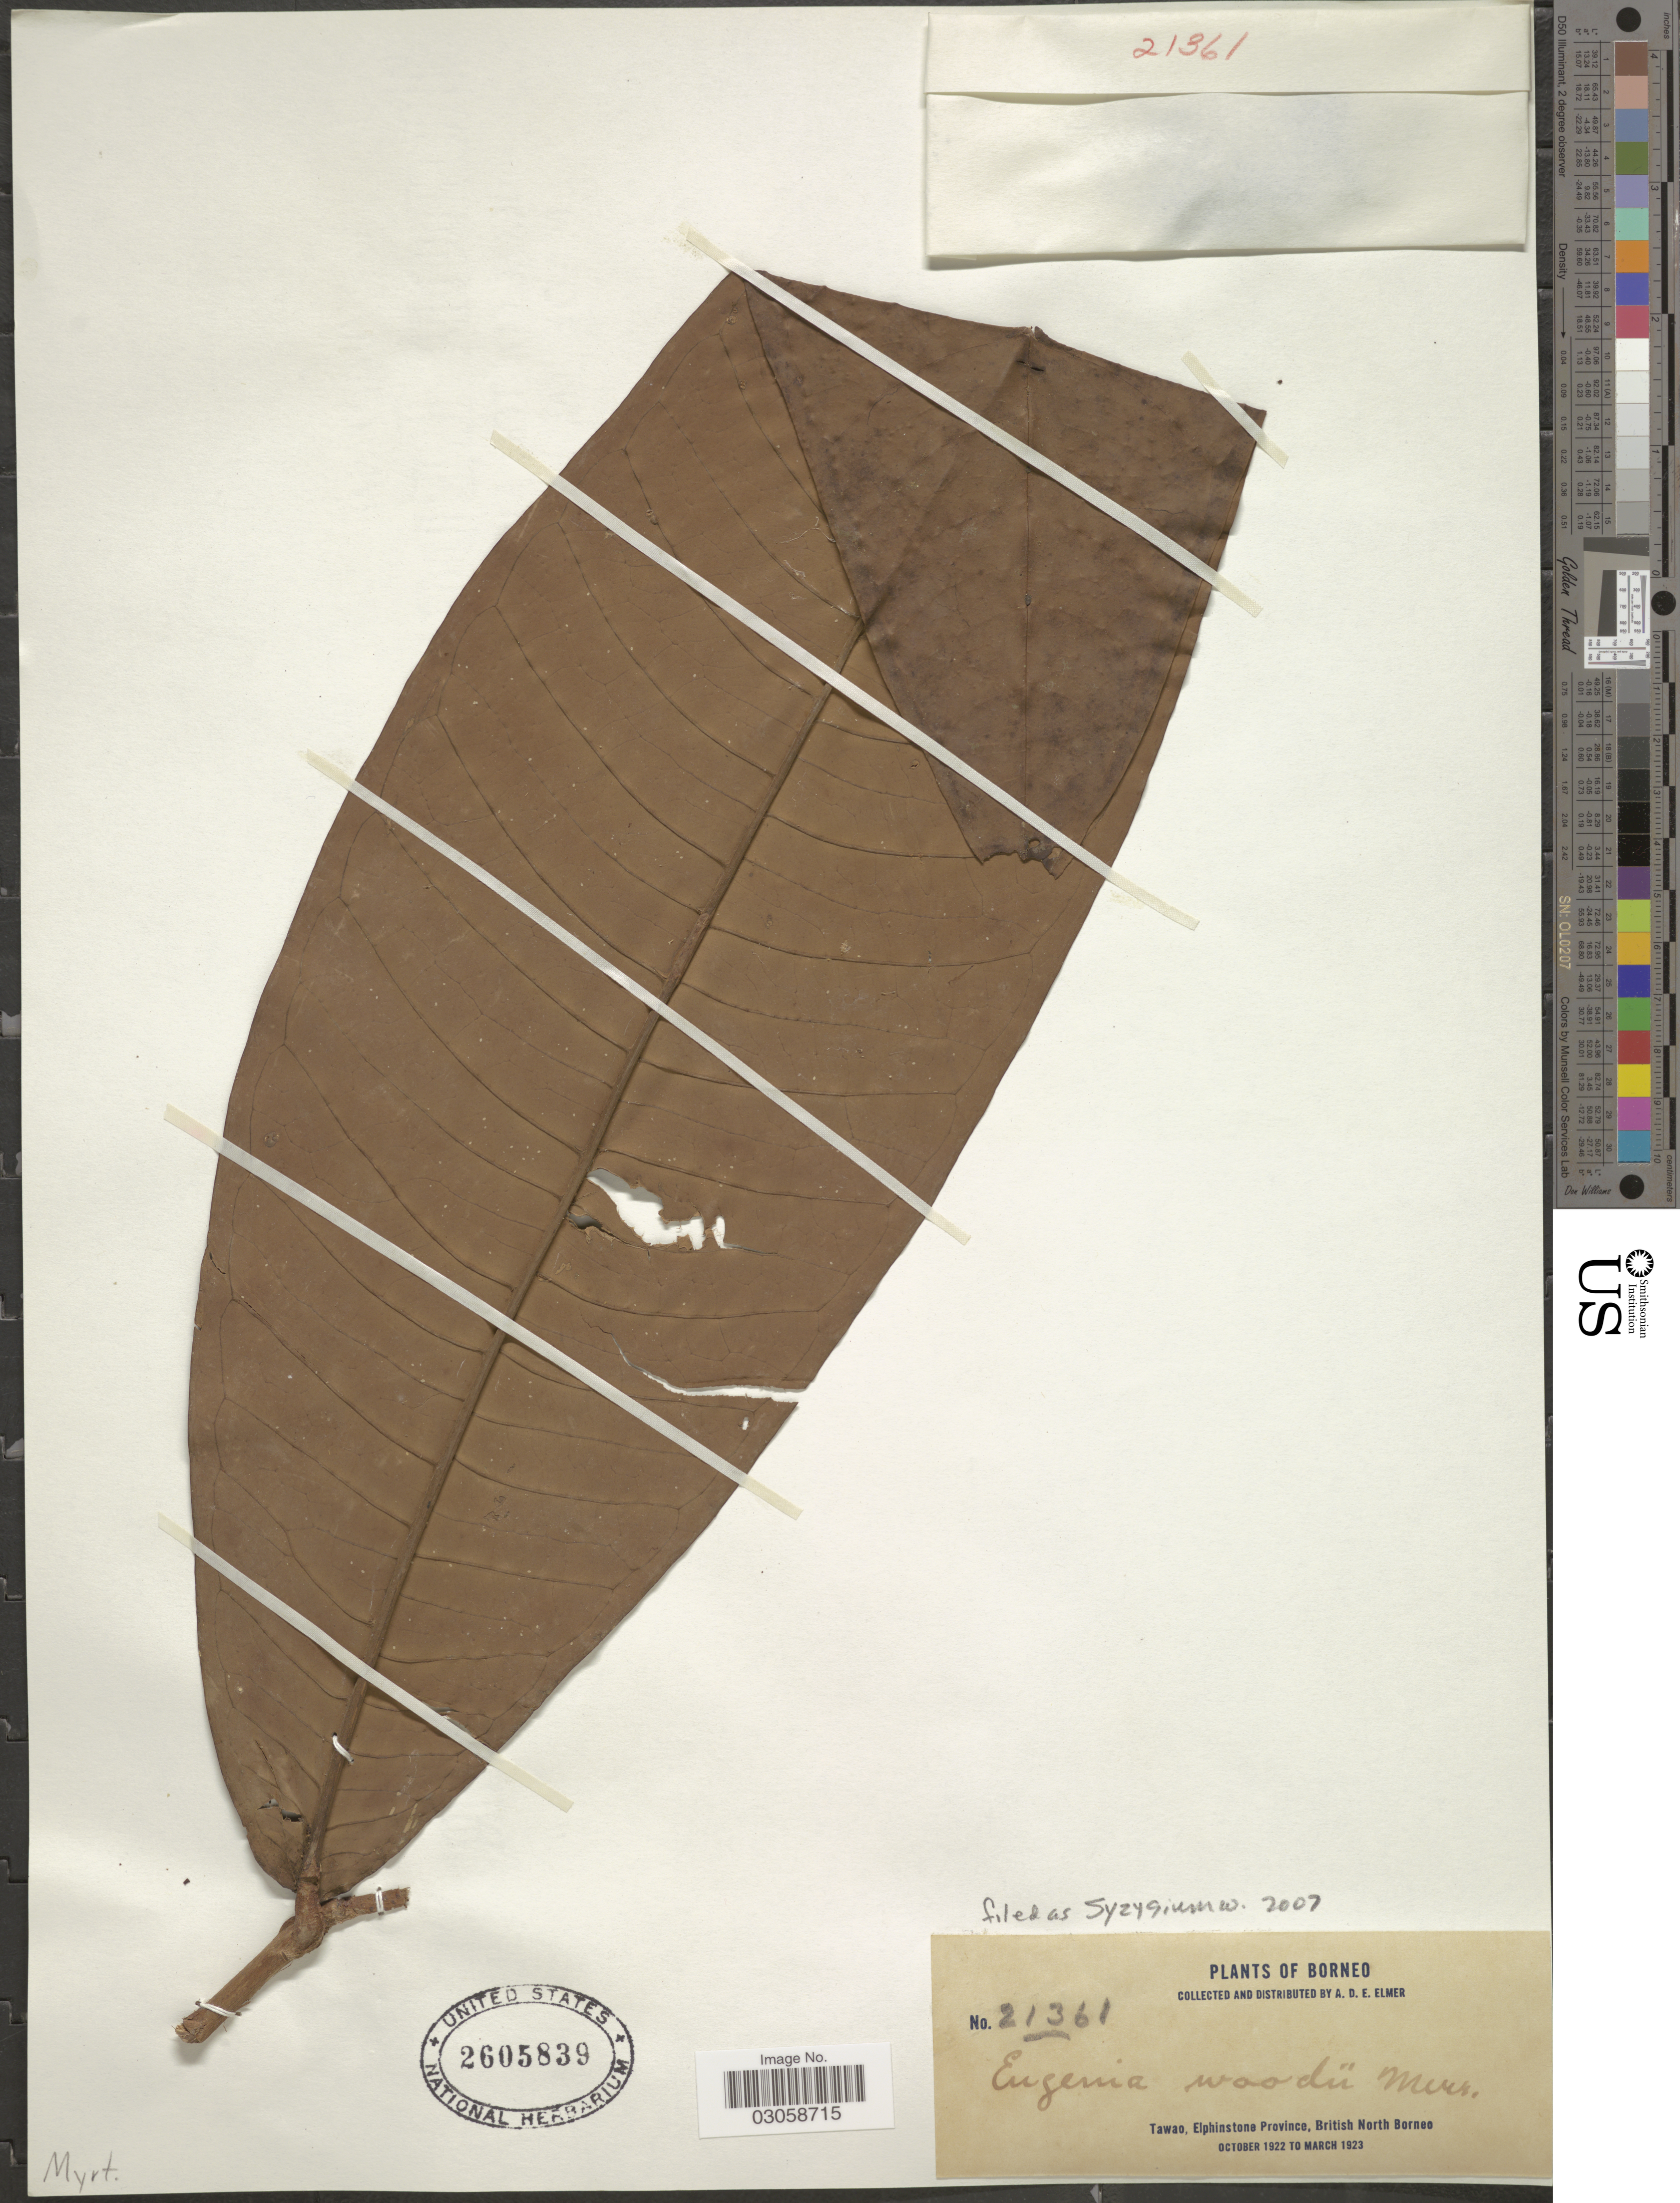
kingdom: Plantae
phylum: Tracheophyta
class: Magnoliopsida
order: Myrtales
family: Myrtaceae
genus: Syzygium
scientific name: Syzygium woodii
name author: (Merr.) Masam.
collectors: A. D. E. Elmer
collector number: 21361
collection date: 1922-10/1923-03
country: Malaysia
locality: Borneo. Tawao, Elphinstone Province, British North Borneo.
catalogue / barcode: US 2605839